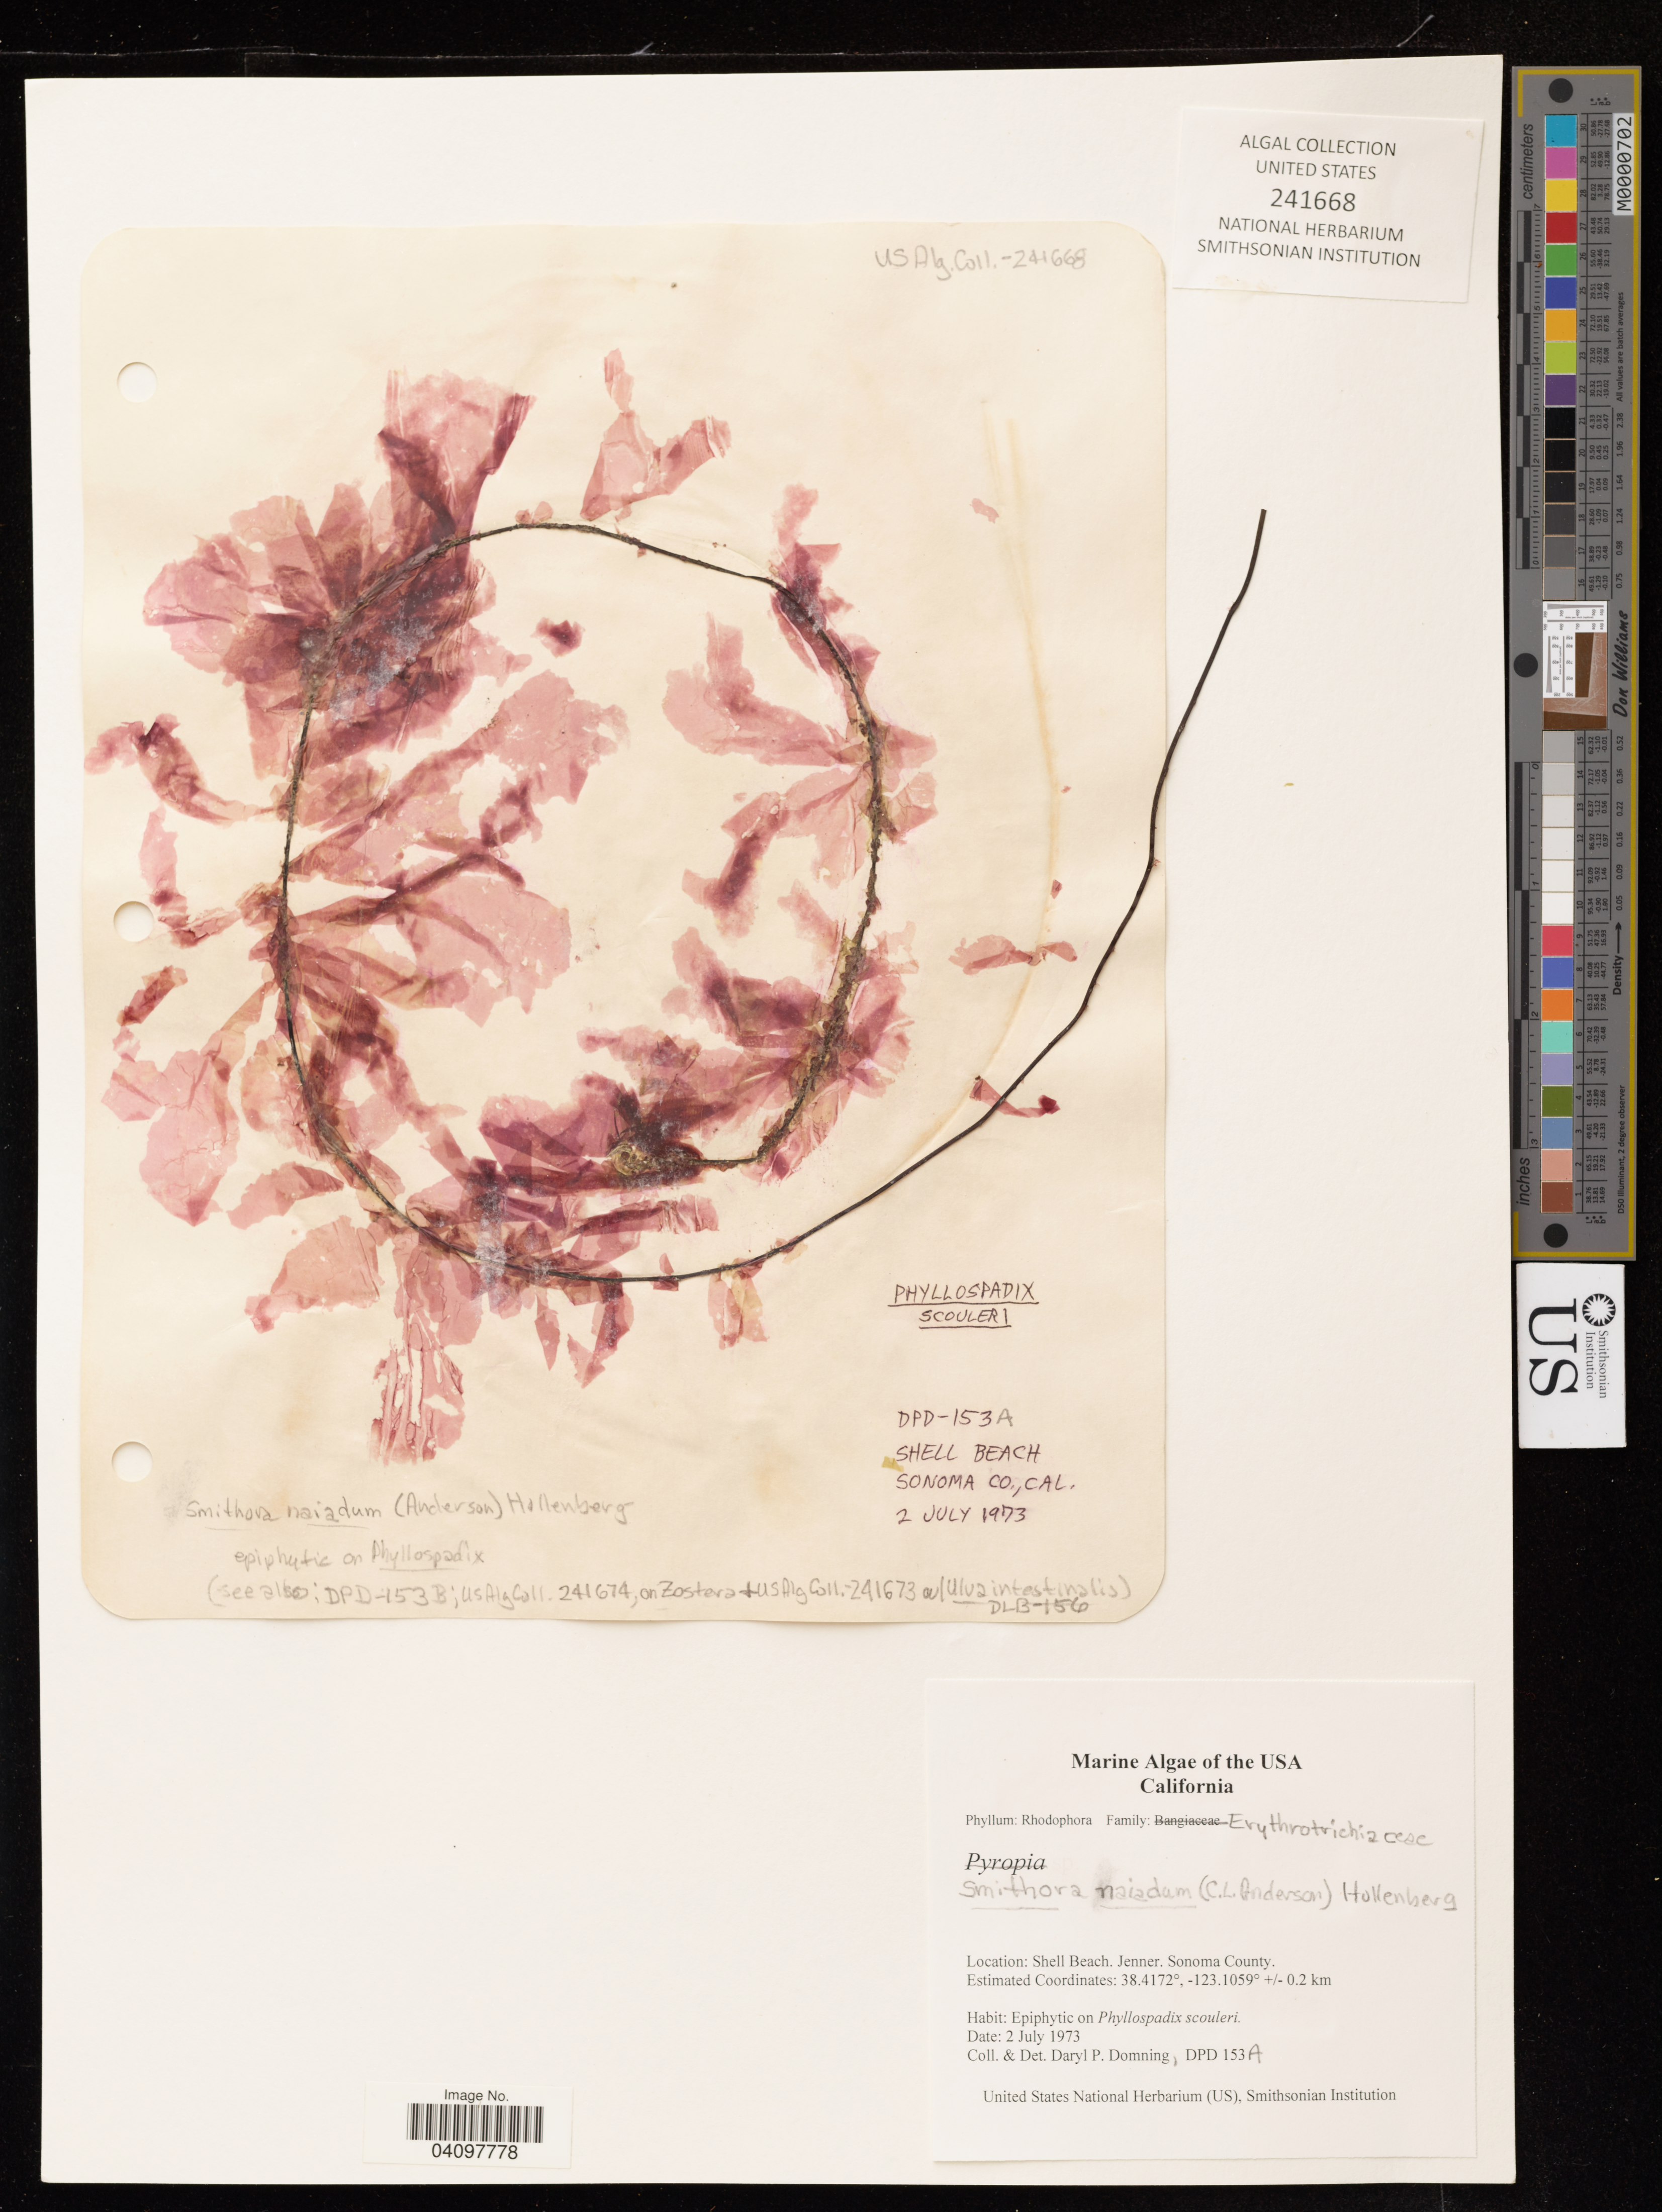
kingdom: Plantae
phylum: Rhodophyta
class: Compsopogonophyceae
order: Erythropeltidales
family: Erythrotrichiaceae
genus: Smithora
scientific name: Smithora naiadum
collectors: D. Domning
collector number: DPD 153A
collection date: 1973-07-02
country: United States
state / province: California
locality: Shell Beach. Jenner. Sonoma County. +/- 0.2 km.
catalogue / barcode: US 241668